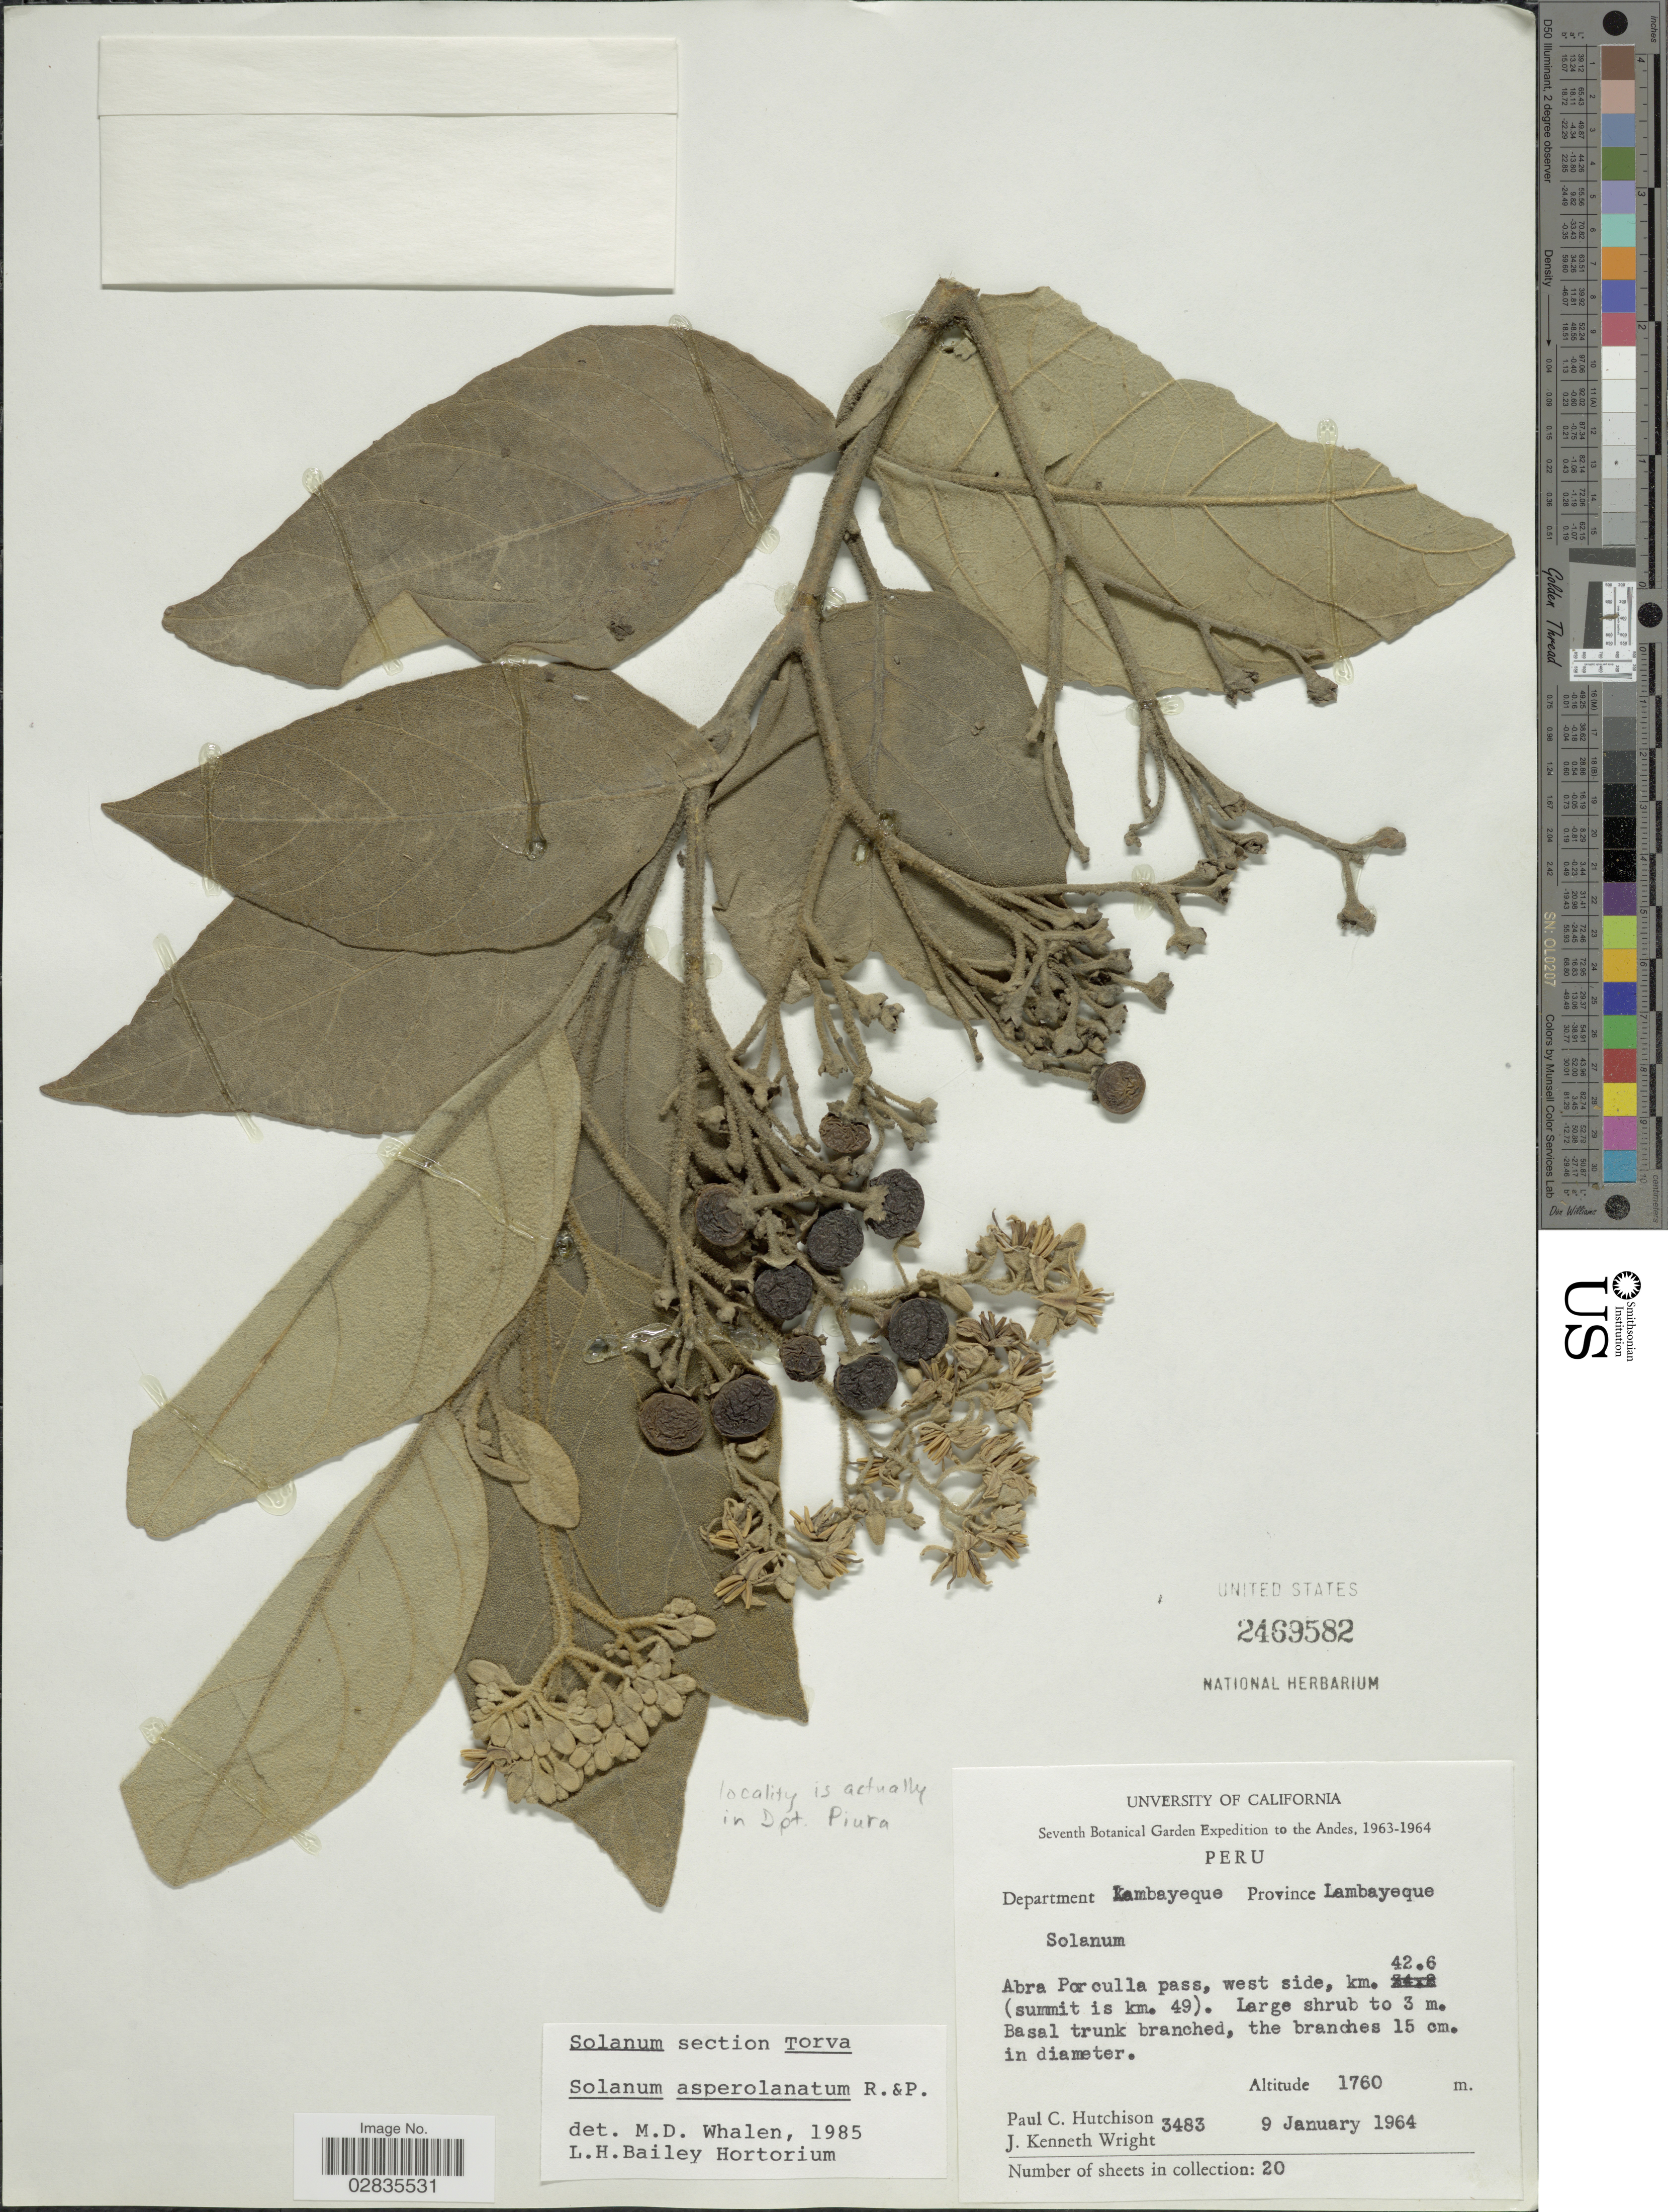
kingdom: Plantae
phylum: Tracheophyta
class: Magnoliopsida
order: Solanales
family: Solanaceae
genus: Solanum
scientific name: Solanum asperolanatum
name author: Ruiz & Pav.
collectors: P. C. Hutchison & J. K. Wright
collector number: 3483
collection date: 1964-01-09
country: Peru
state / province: Lambayeque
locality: Andes, Department Lambayeque, Province Lambayeque, Abra Porculla pass, west side, km. 42.6 (summit is km. 49).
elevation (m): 1760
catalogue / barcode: US 2469582